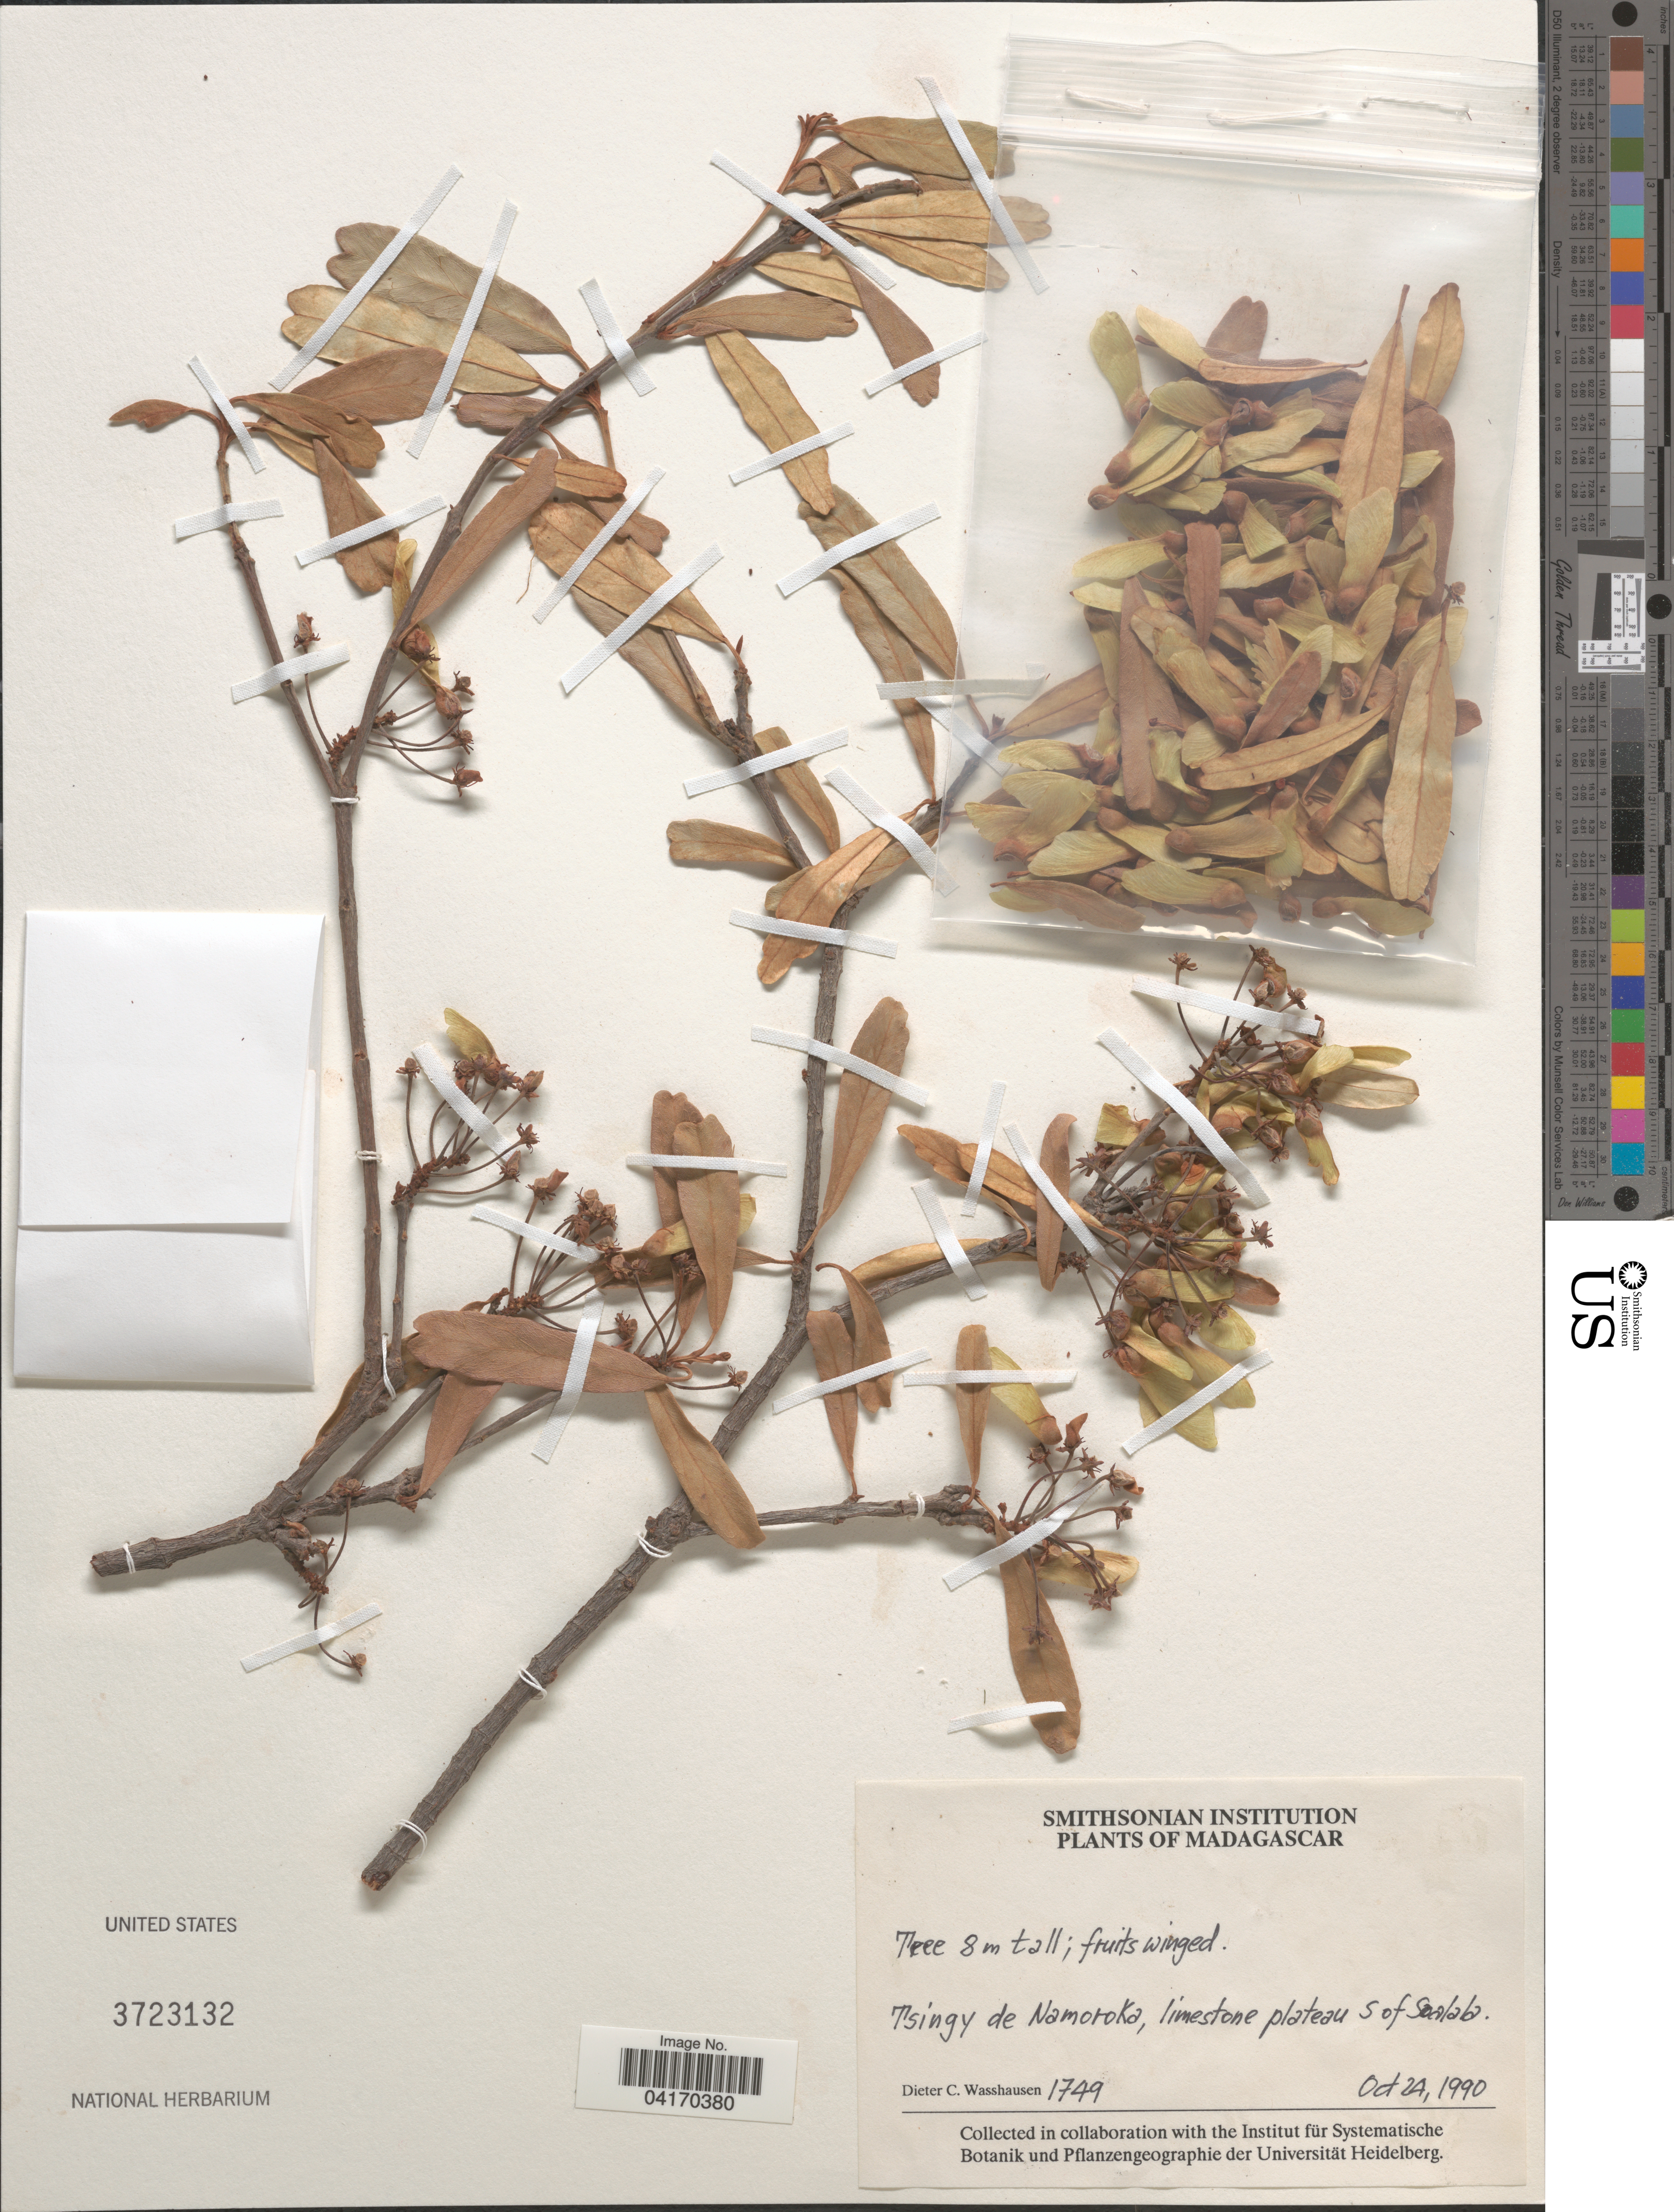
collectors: D. C. Wasshausen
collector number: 1749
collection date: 1990-10-24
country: Madagascar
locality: Tsingy de Namoroka, limestone plateau S of Soalala.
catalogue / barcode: US 3723132